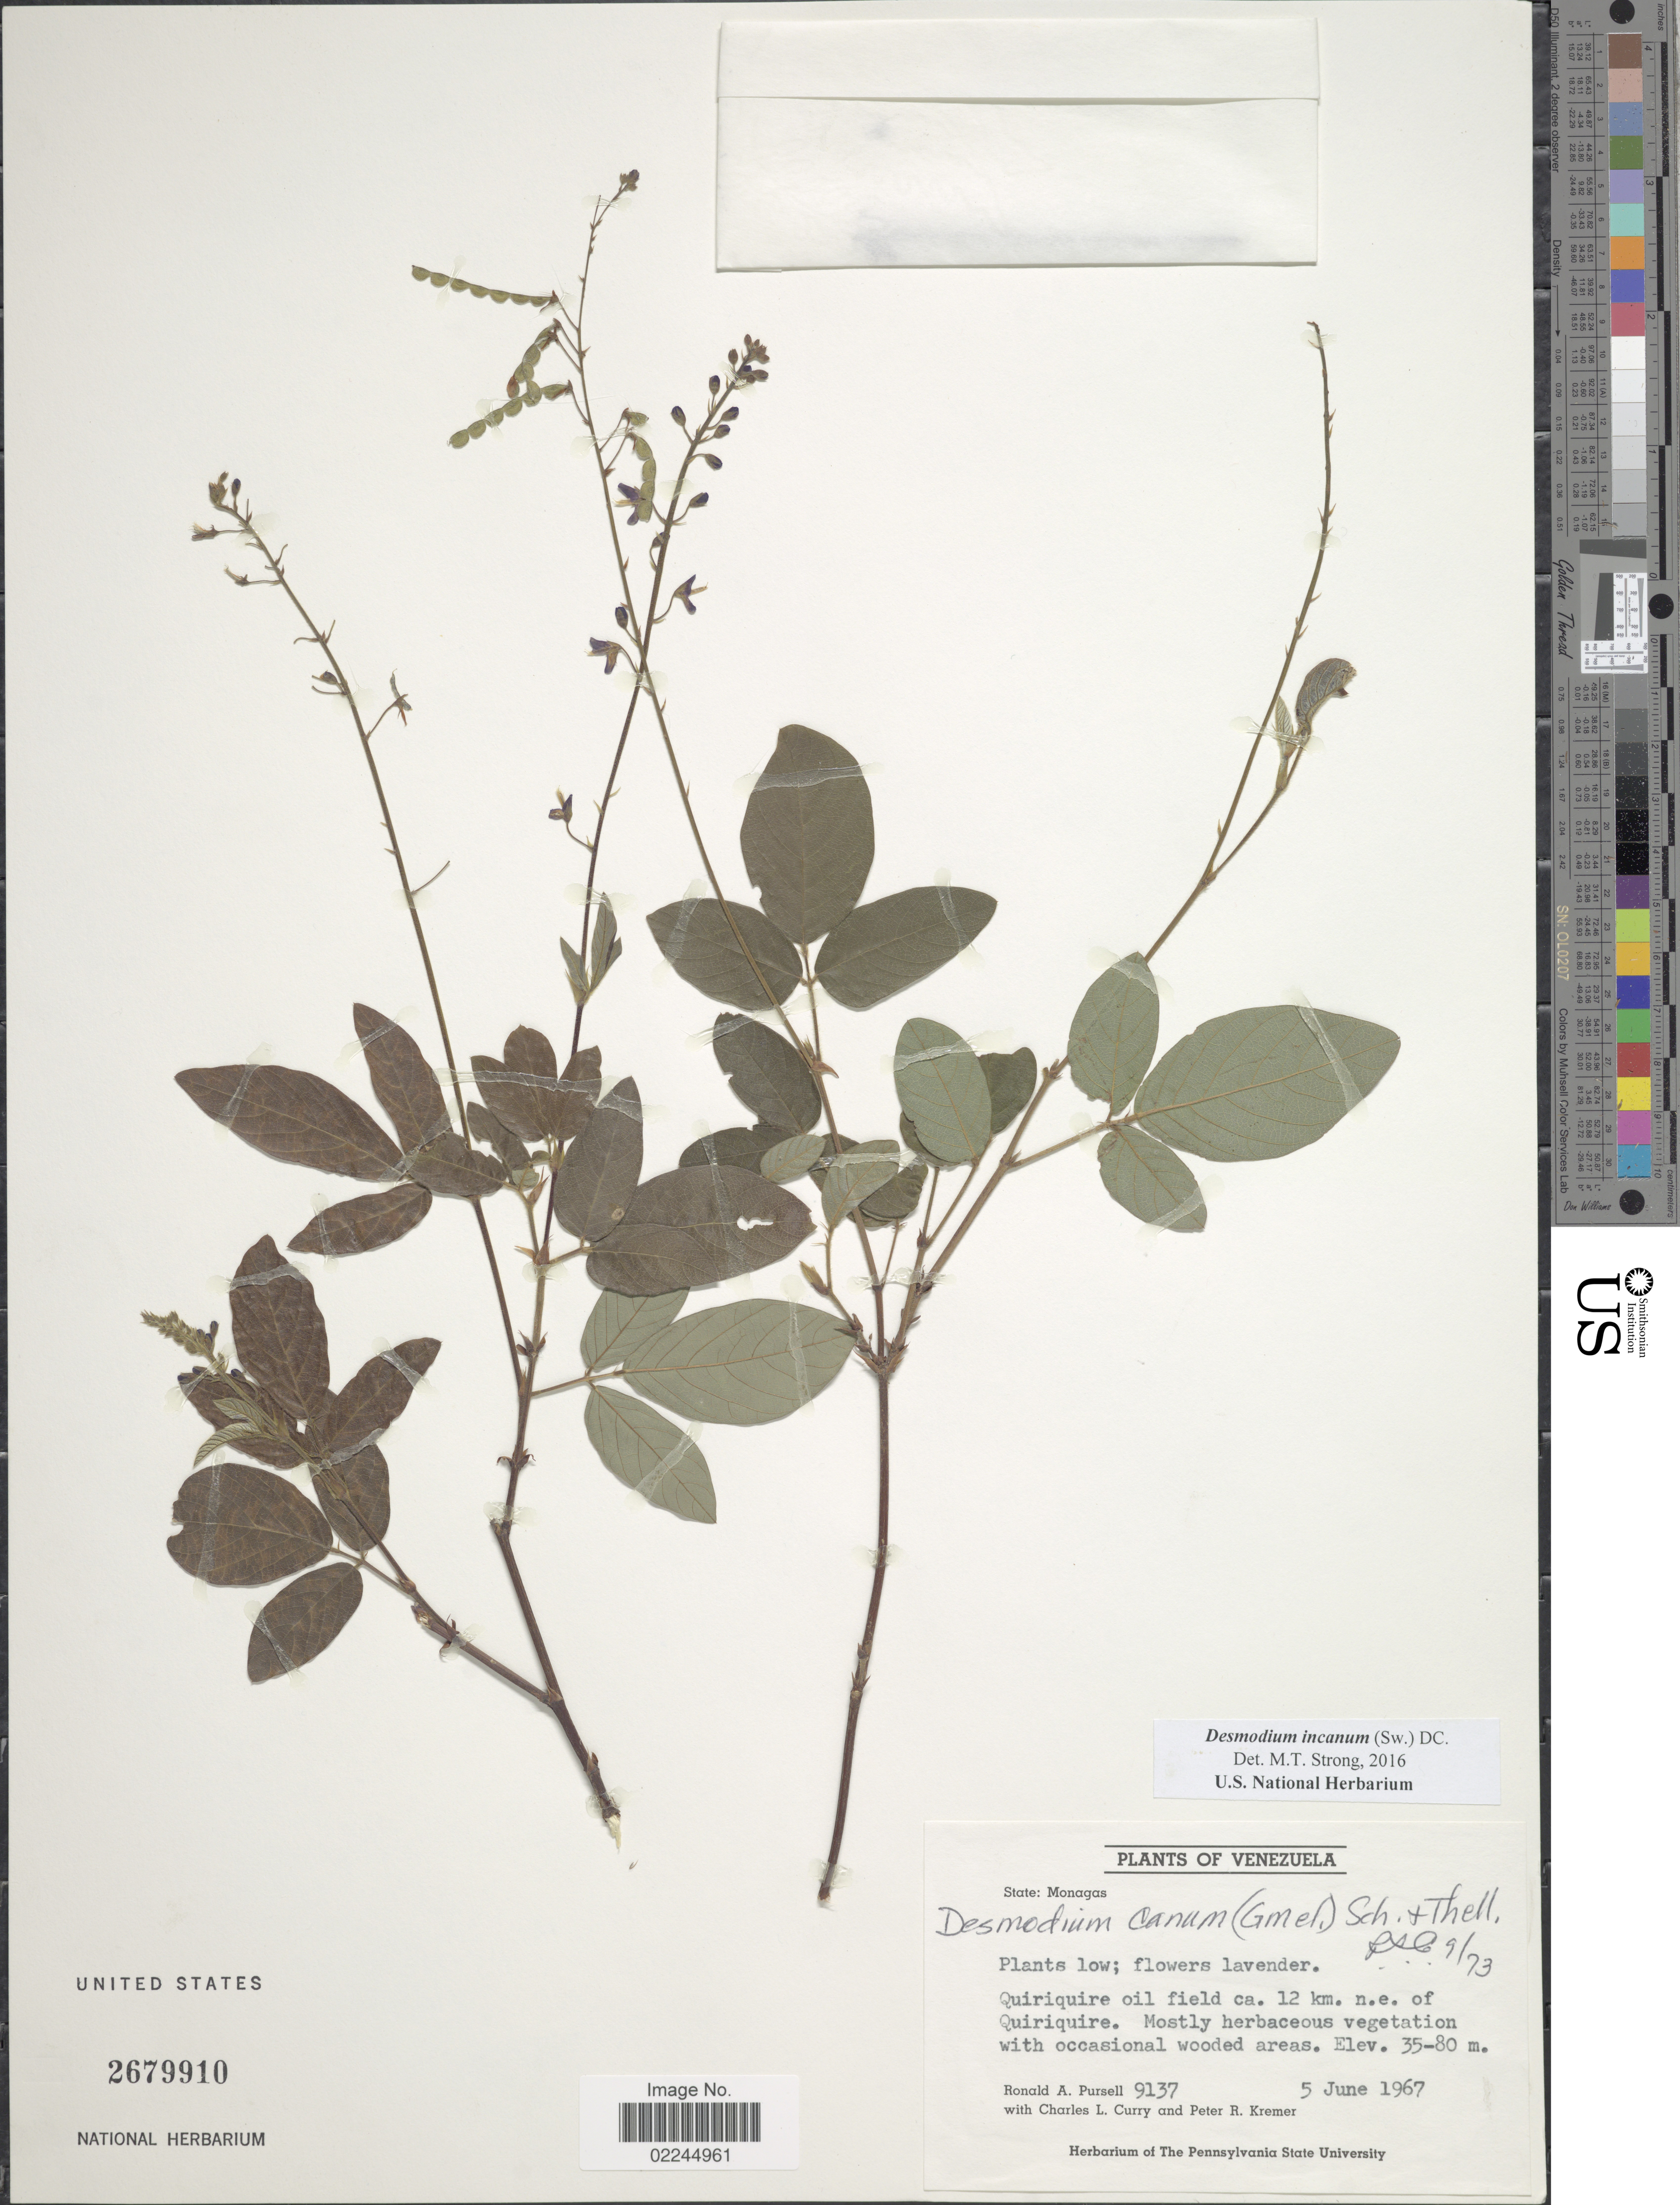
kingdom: Plantae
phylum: Tracheophyta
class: Magnoliopsida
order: Fabales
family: Fabaceae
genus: Desmodium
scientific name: Desmodium incanum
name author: (Sw.) DC.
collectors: R. A. Pursell, C. L. Curry & P. Kremer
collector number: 9137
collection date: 1967-06-05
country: Venezuela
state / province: Monagas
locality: Quiriquire oil field ca 12 km n.e. of Quirquire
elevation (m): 35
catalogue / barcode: US 2679910